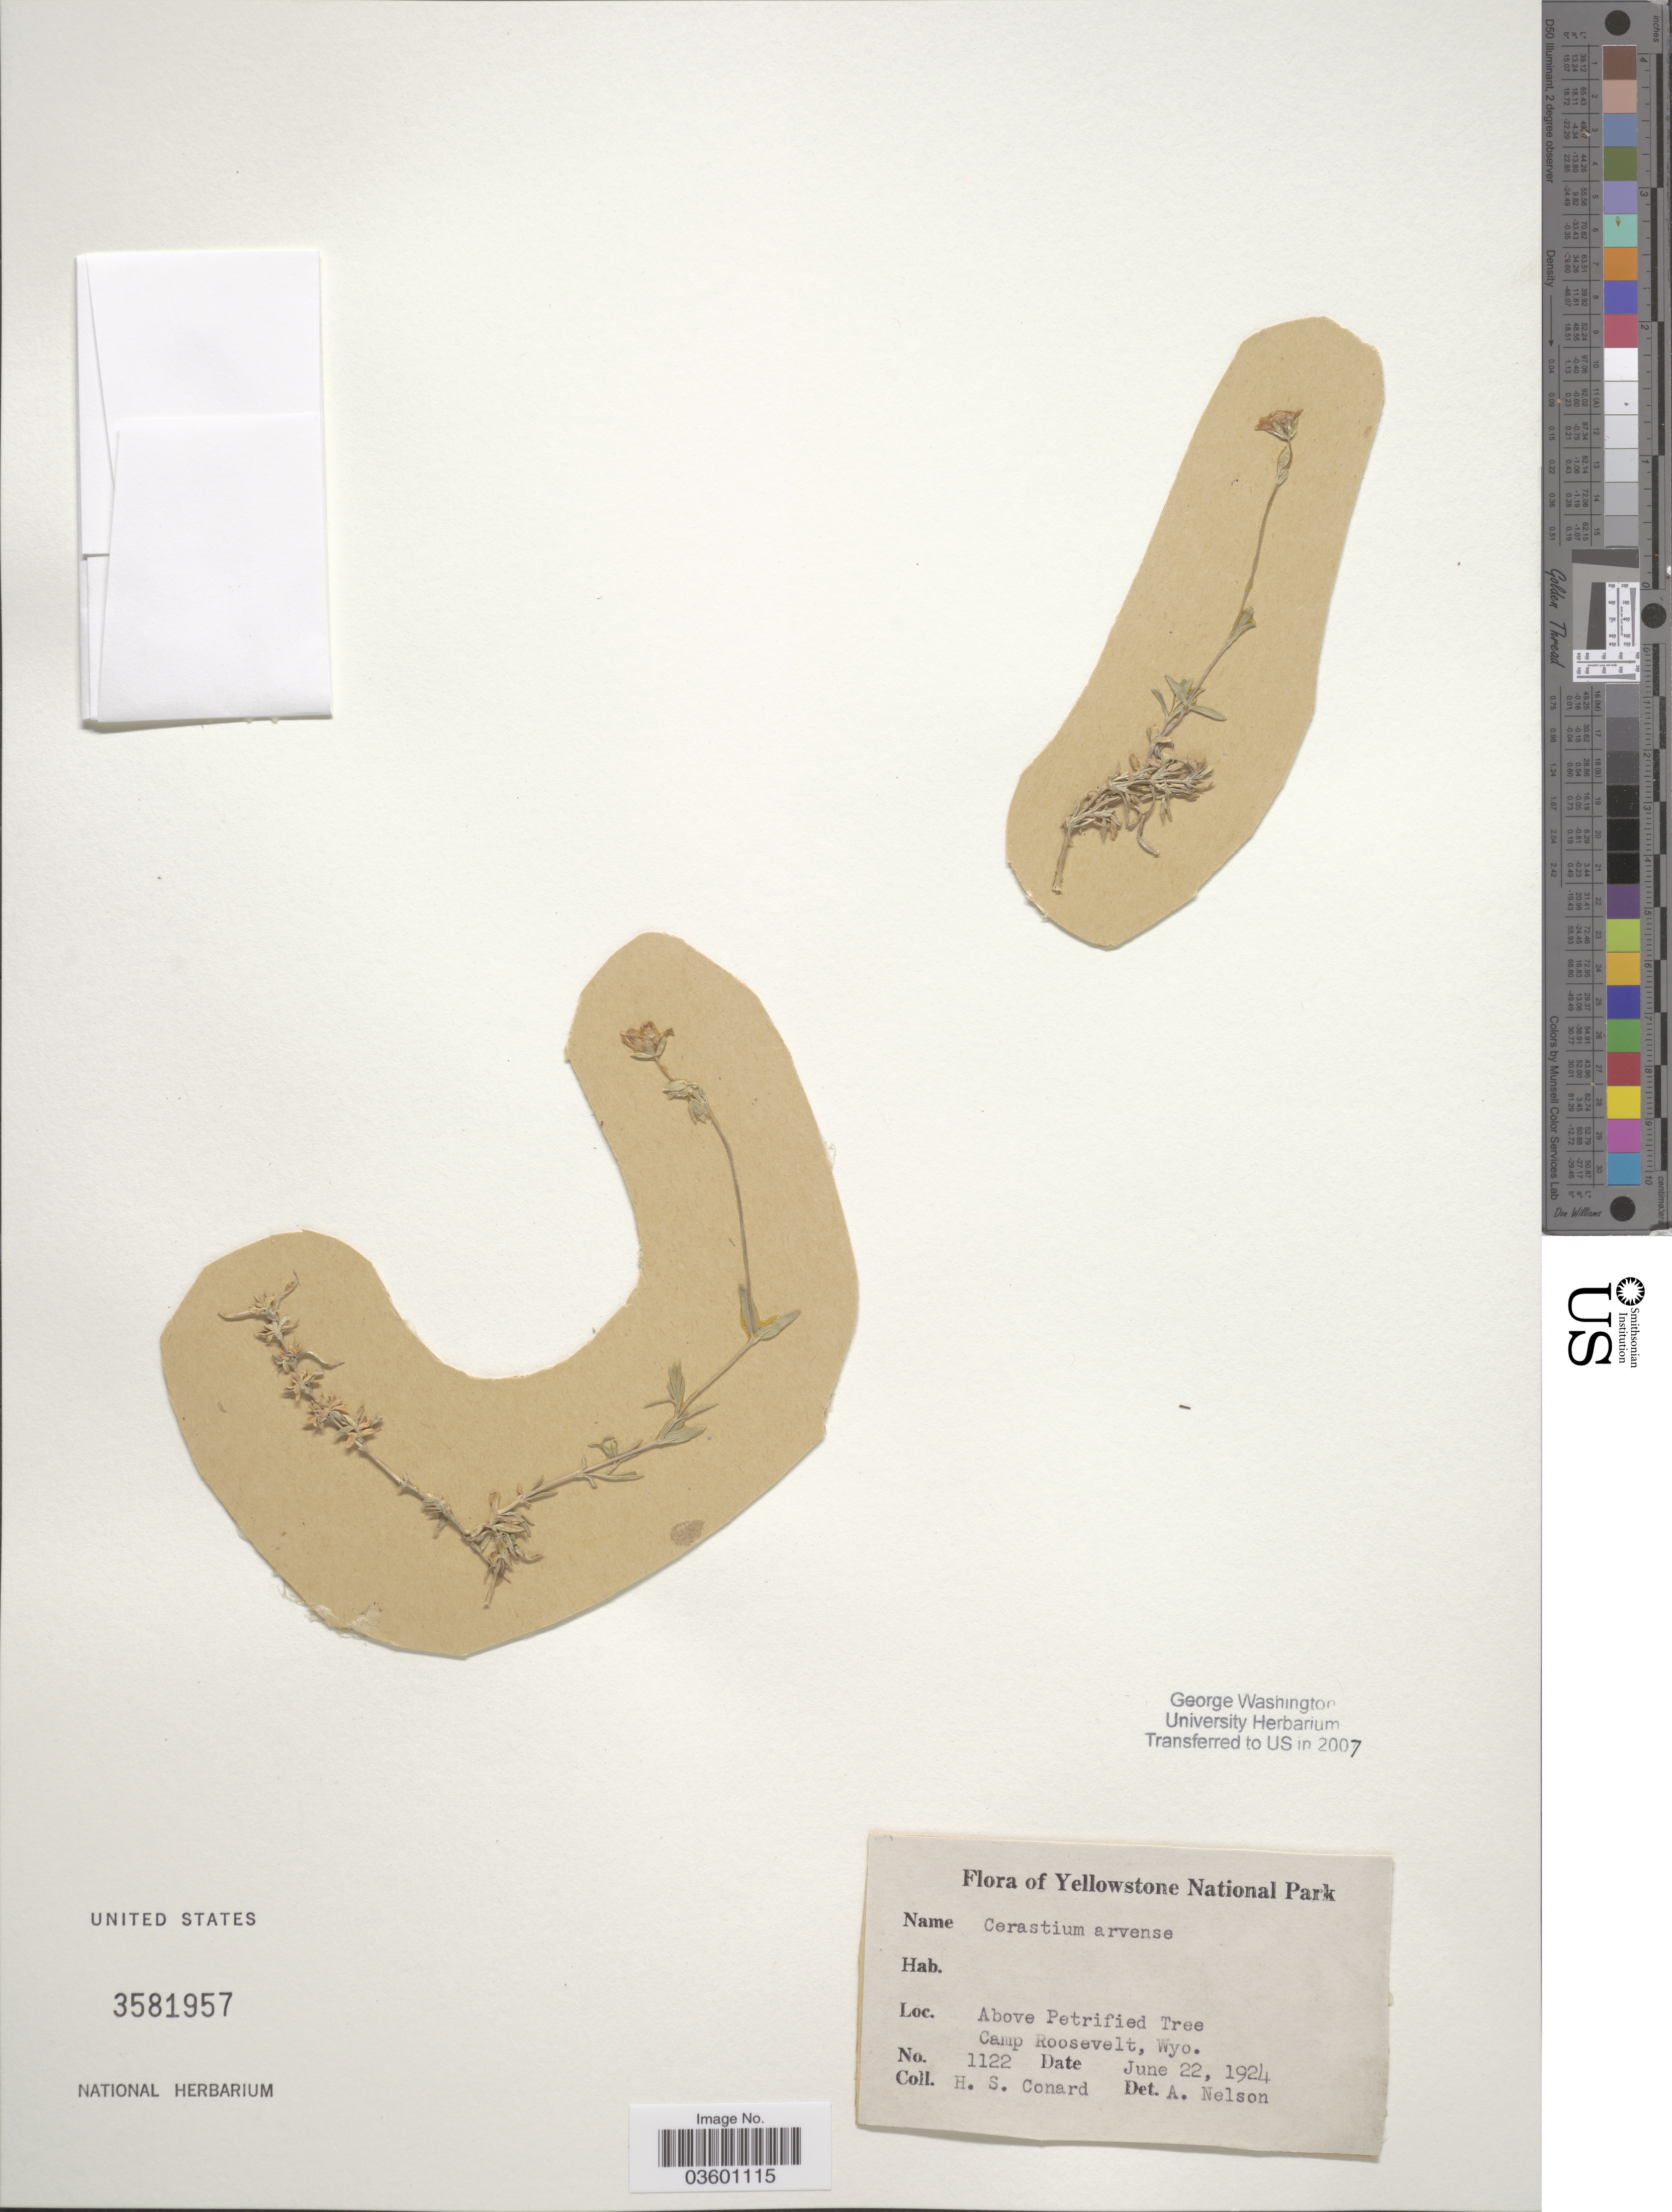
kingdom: Plantae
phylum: Tracheophyta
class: Magnoliopsida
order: Caryophyllales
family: Caryophyllaceae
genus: Cerastium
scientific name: Cerastium arvense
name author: L.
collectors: H. S. Conard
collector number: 1122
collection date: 1924-06-22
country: United States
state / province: Wyoming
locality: Yellowstone National Park. Above Petrified Tree. Camp Roosevelt.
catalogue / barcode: US 3581957